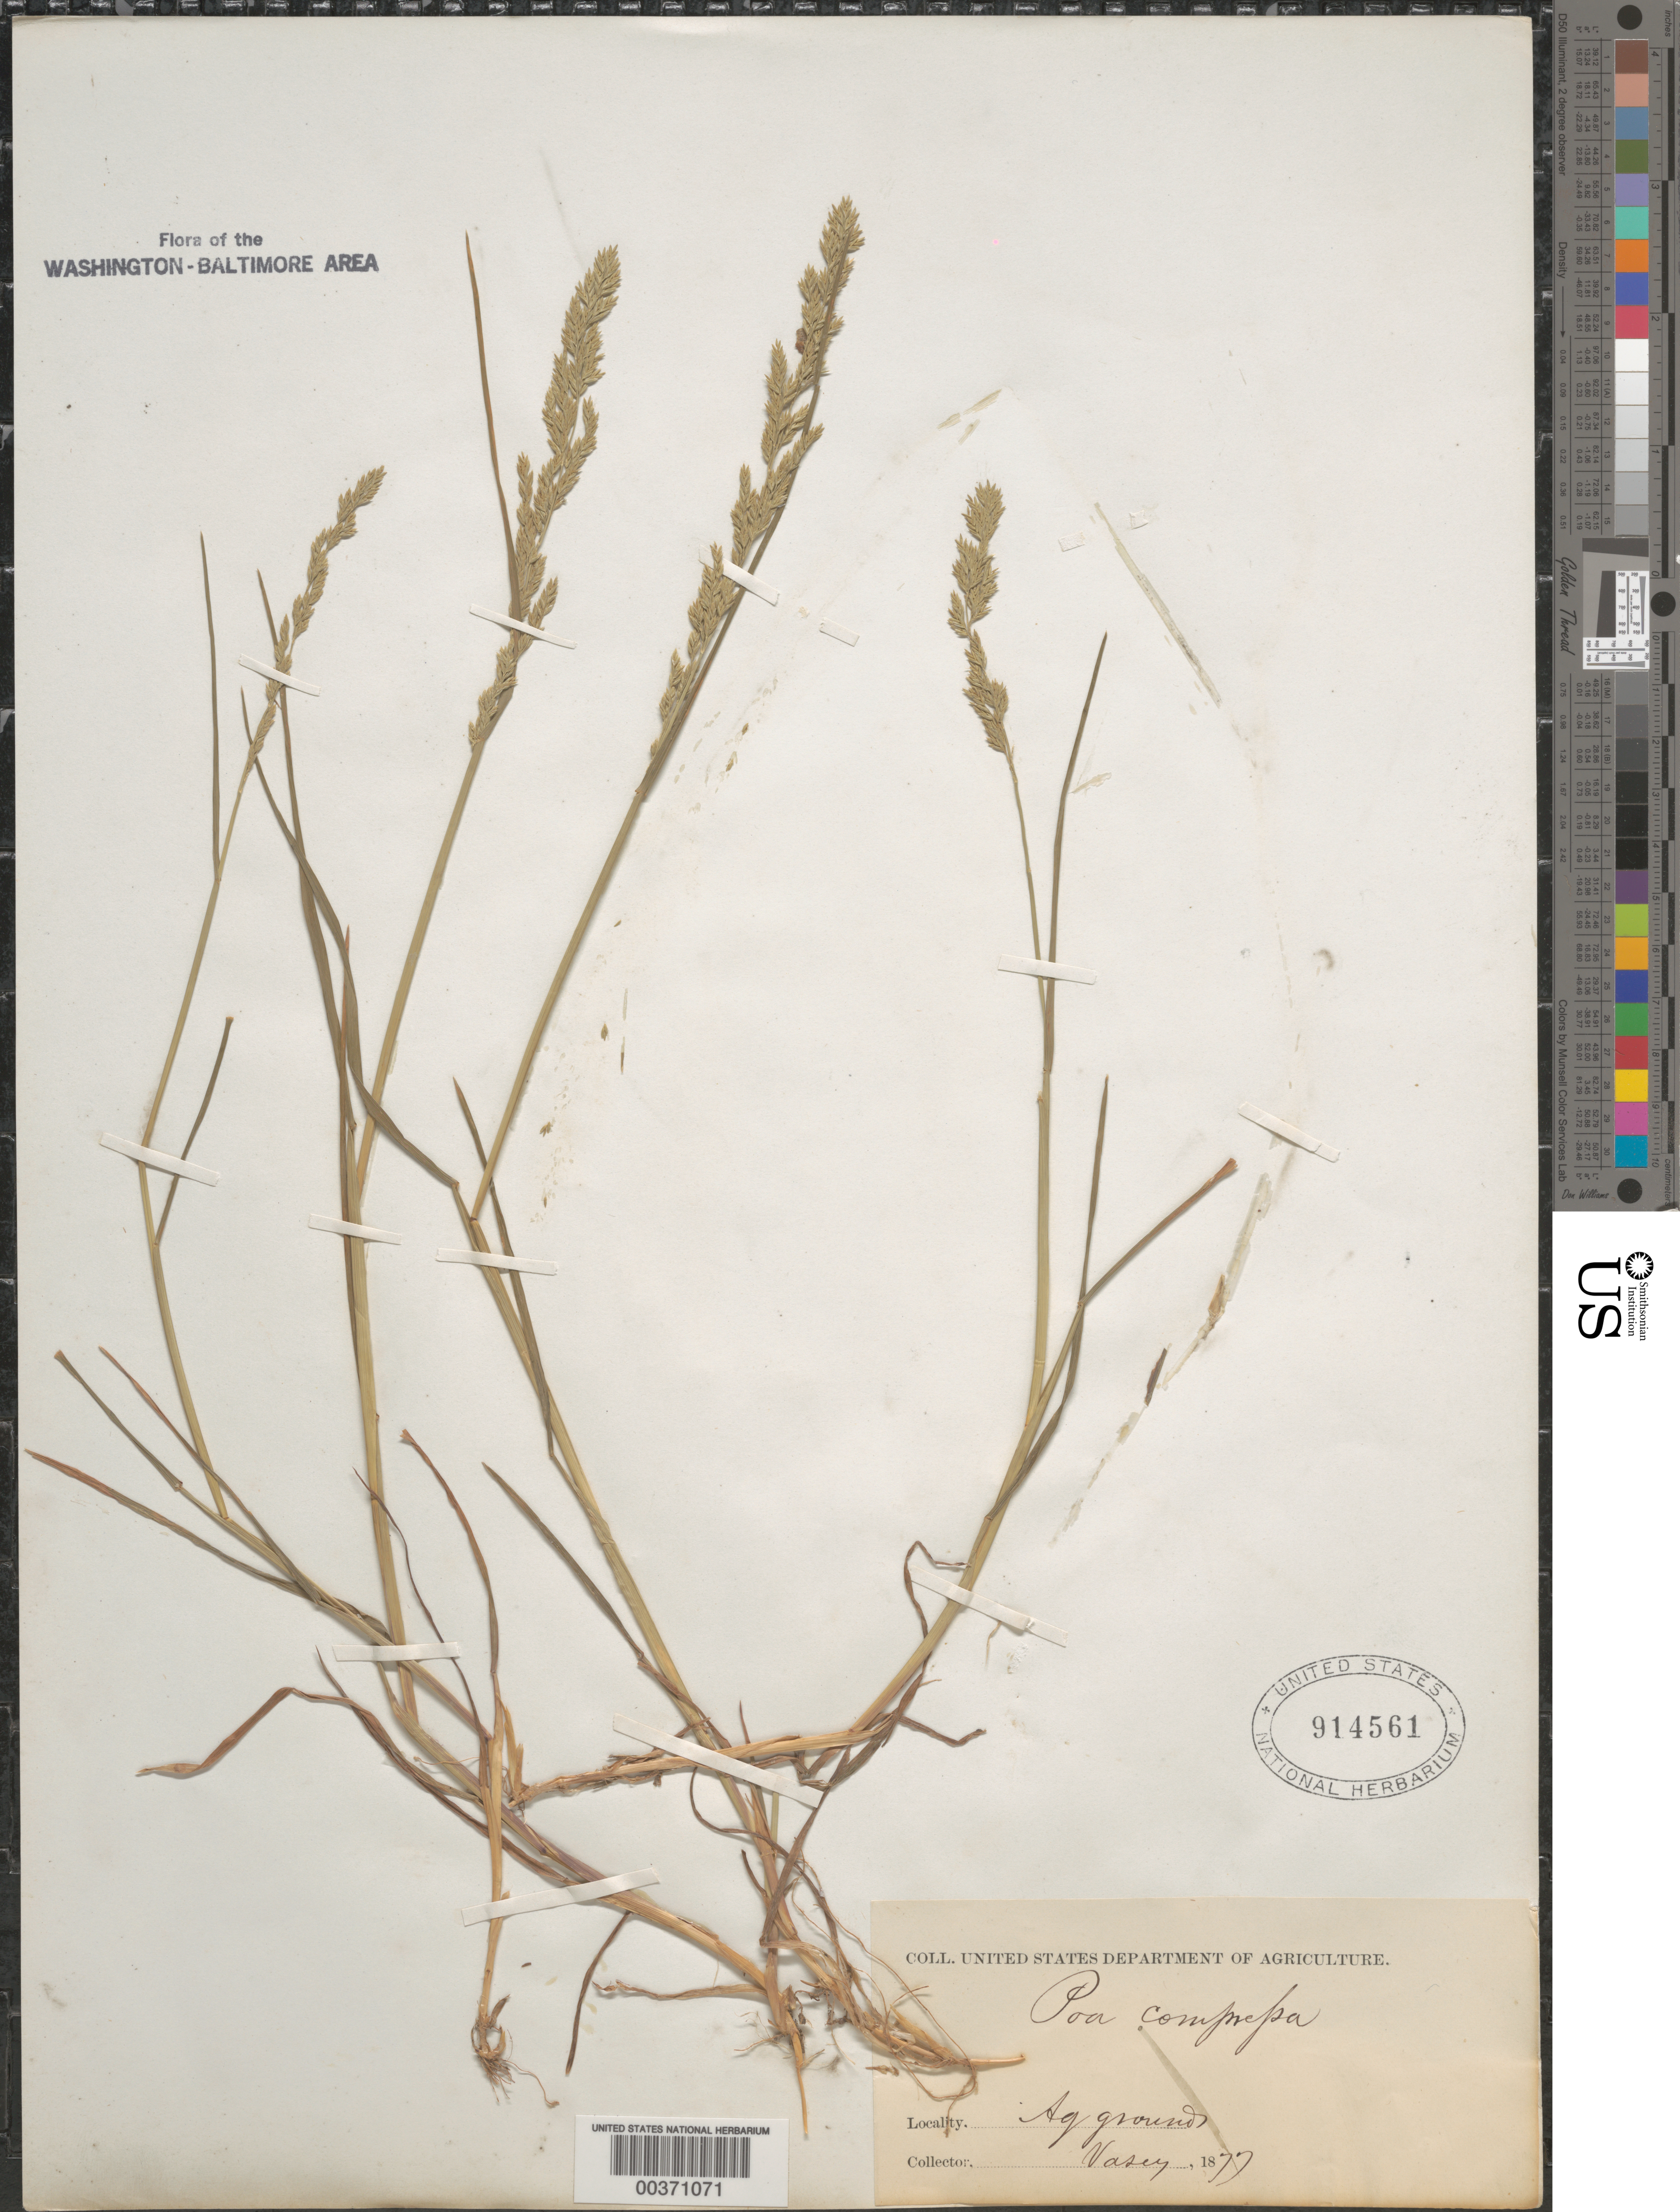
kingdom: Plantae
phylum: Tracheophyta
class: Liliopsida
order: Poales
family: Poaceae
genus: Poa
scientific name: Poa compressa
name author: L.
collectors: G. Vasey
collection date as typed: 1877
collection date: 1877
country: United States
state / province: District of Columbia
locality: Agricultural grounds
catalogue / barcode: US 914561